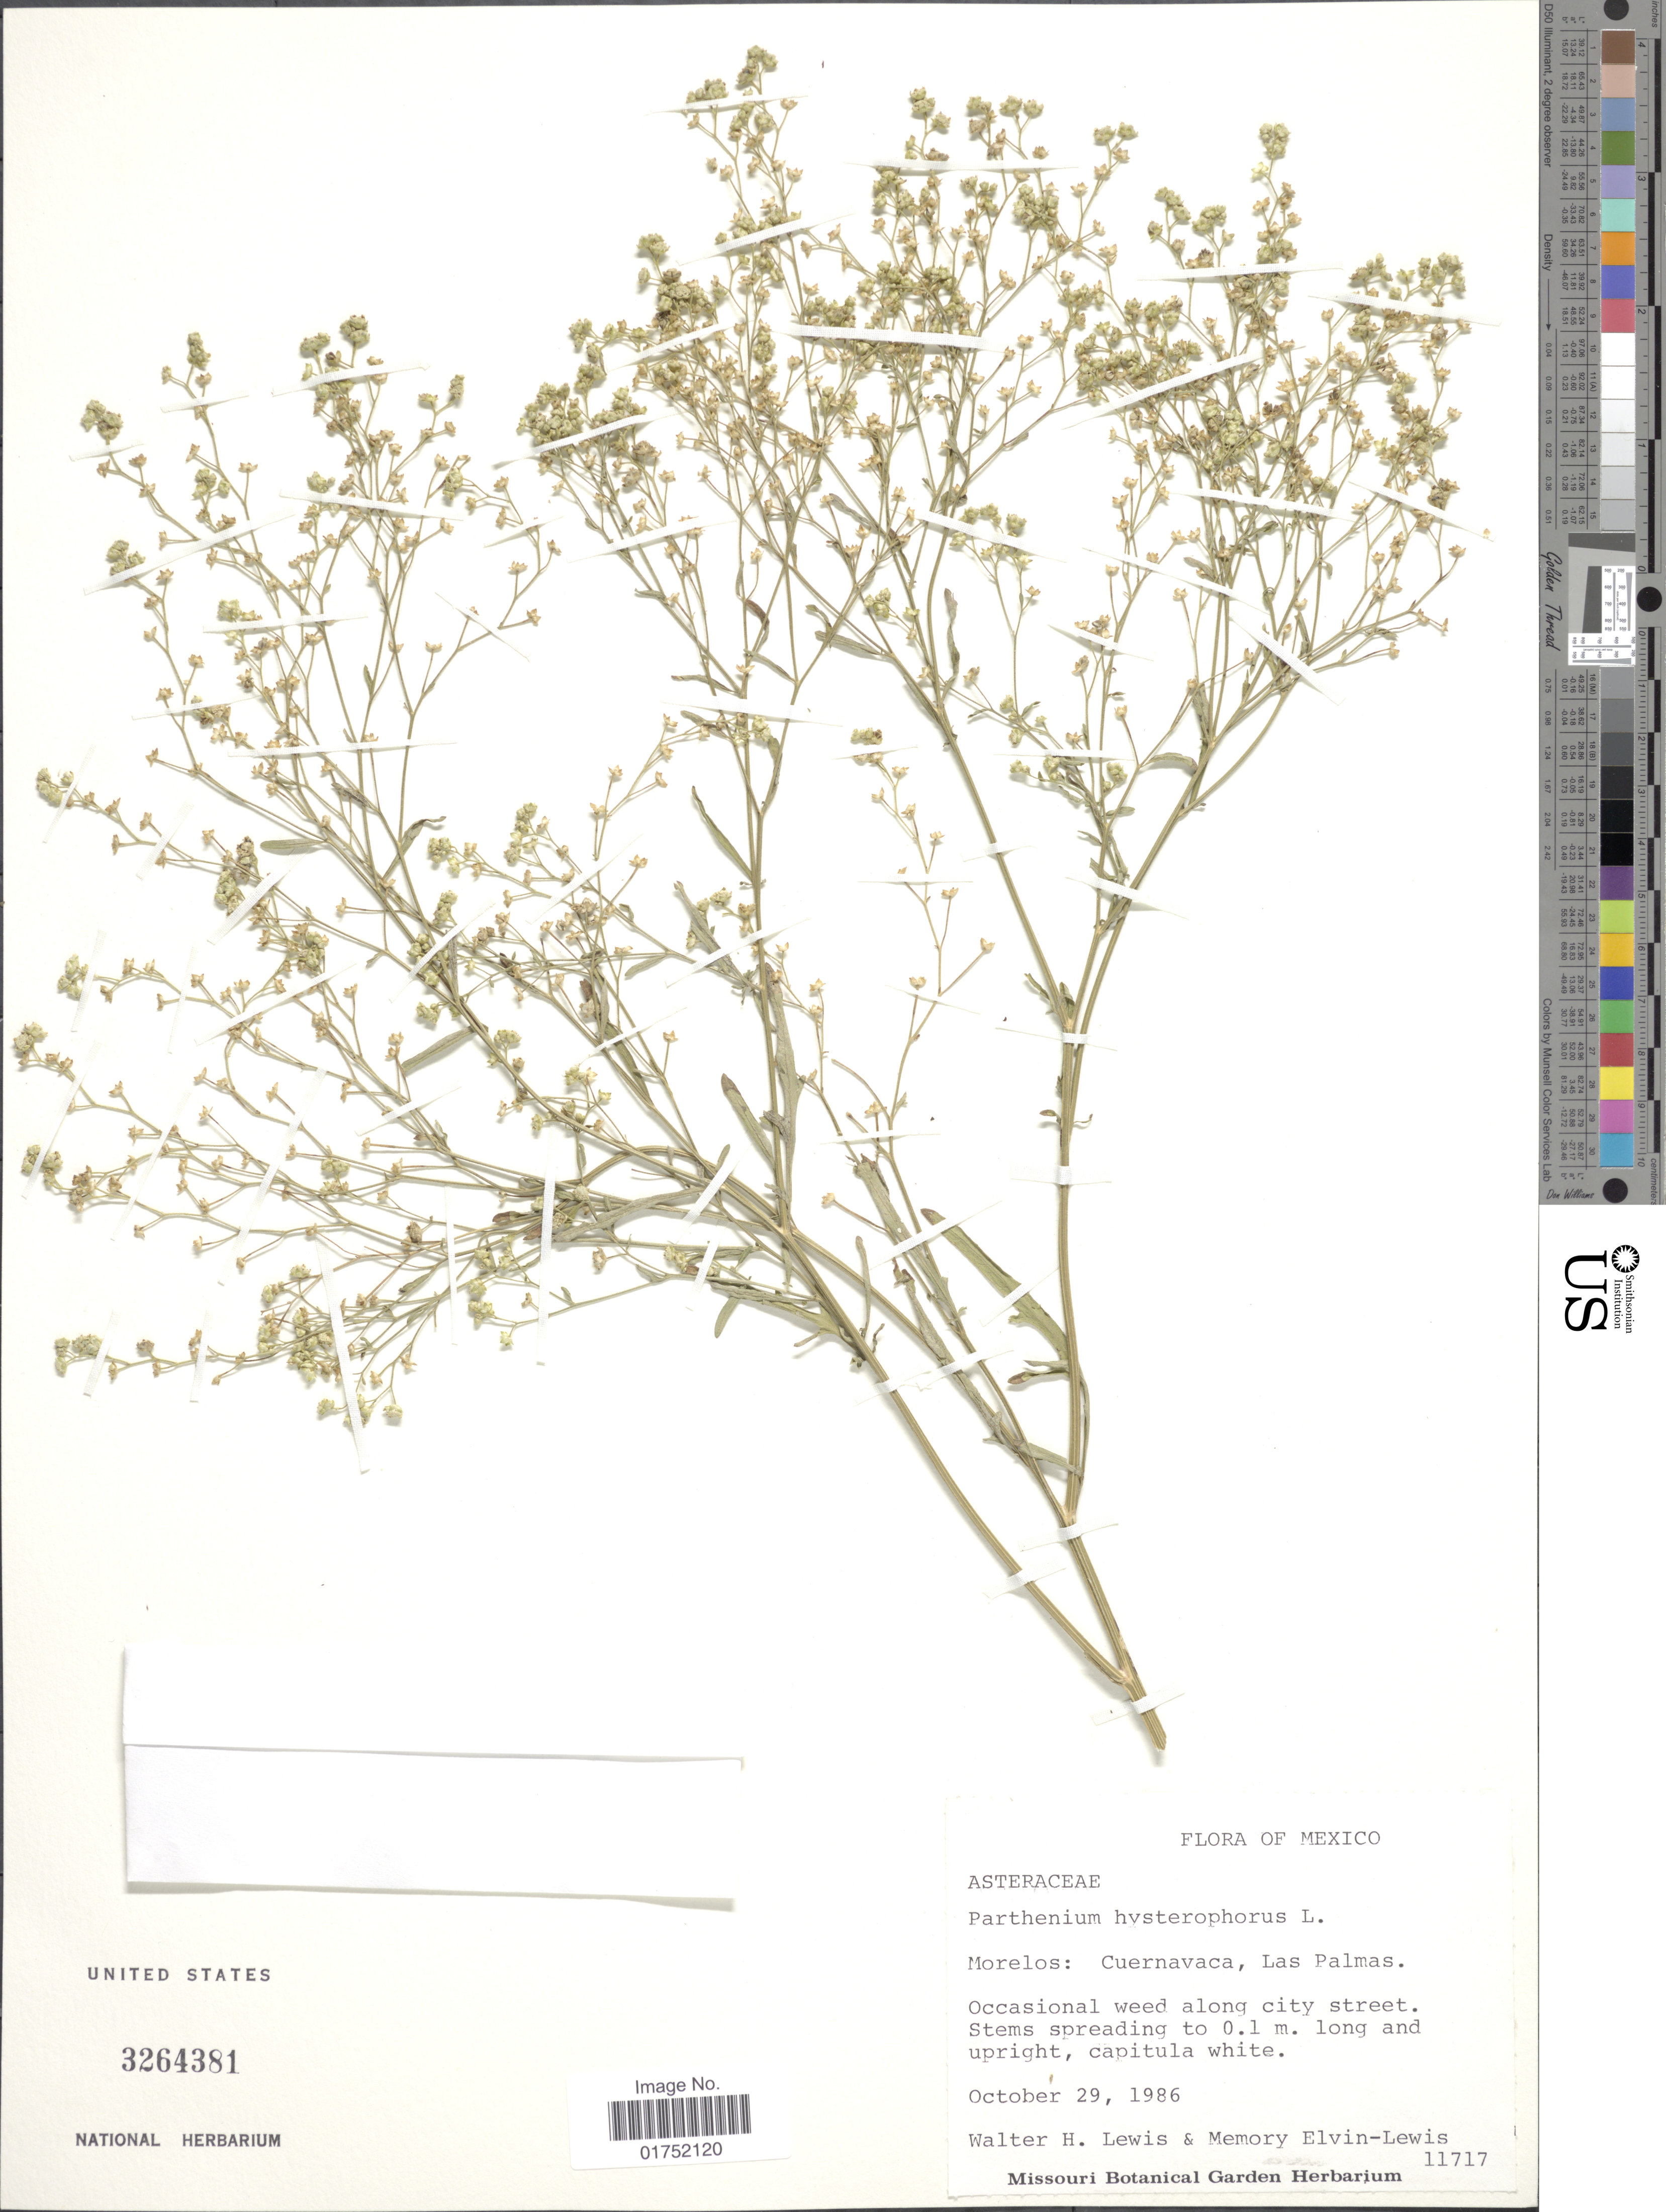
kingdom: Plantae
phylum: Tracheophyta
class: Magnoliopsida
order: Asterales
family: Asteraceae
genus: Parthenium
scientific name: Parthenium hysterophorus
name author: L.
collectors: W. H. Lewis & M. Elvin-Lewis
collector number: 11717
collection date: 1986-10-29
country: Mexico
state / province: Morelos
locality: Cuernavaca, Las Palmas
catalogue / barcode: US 3264381